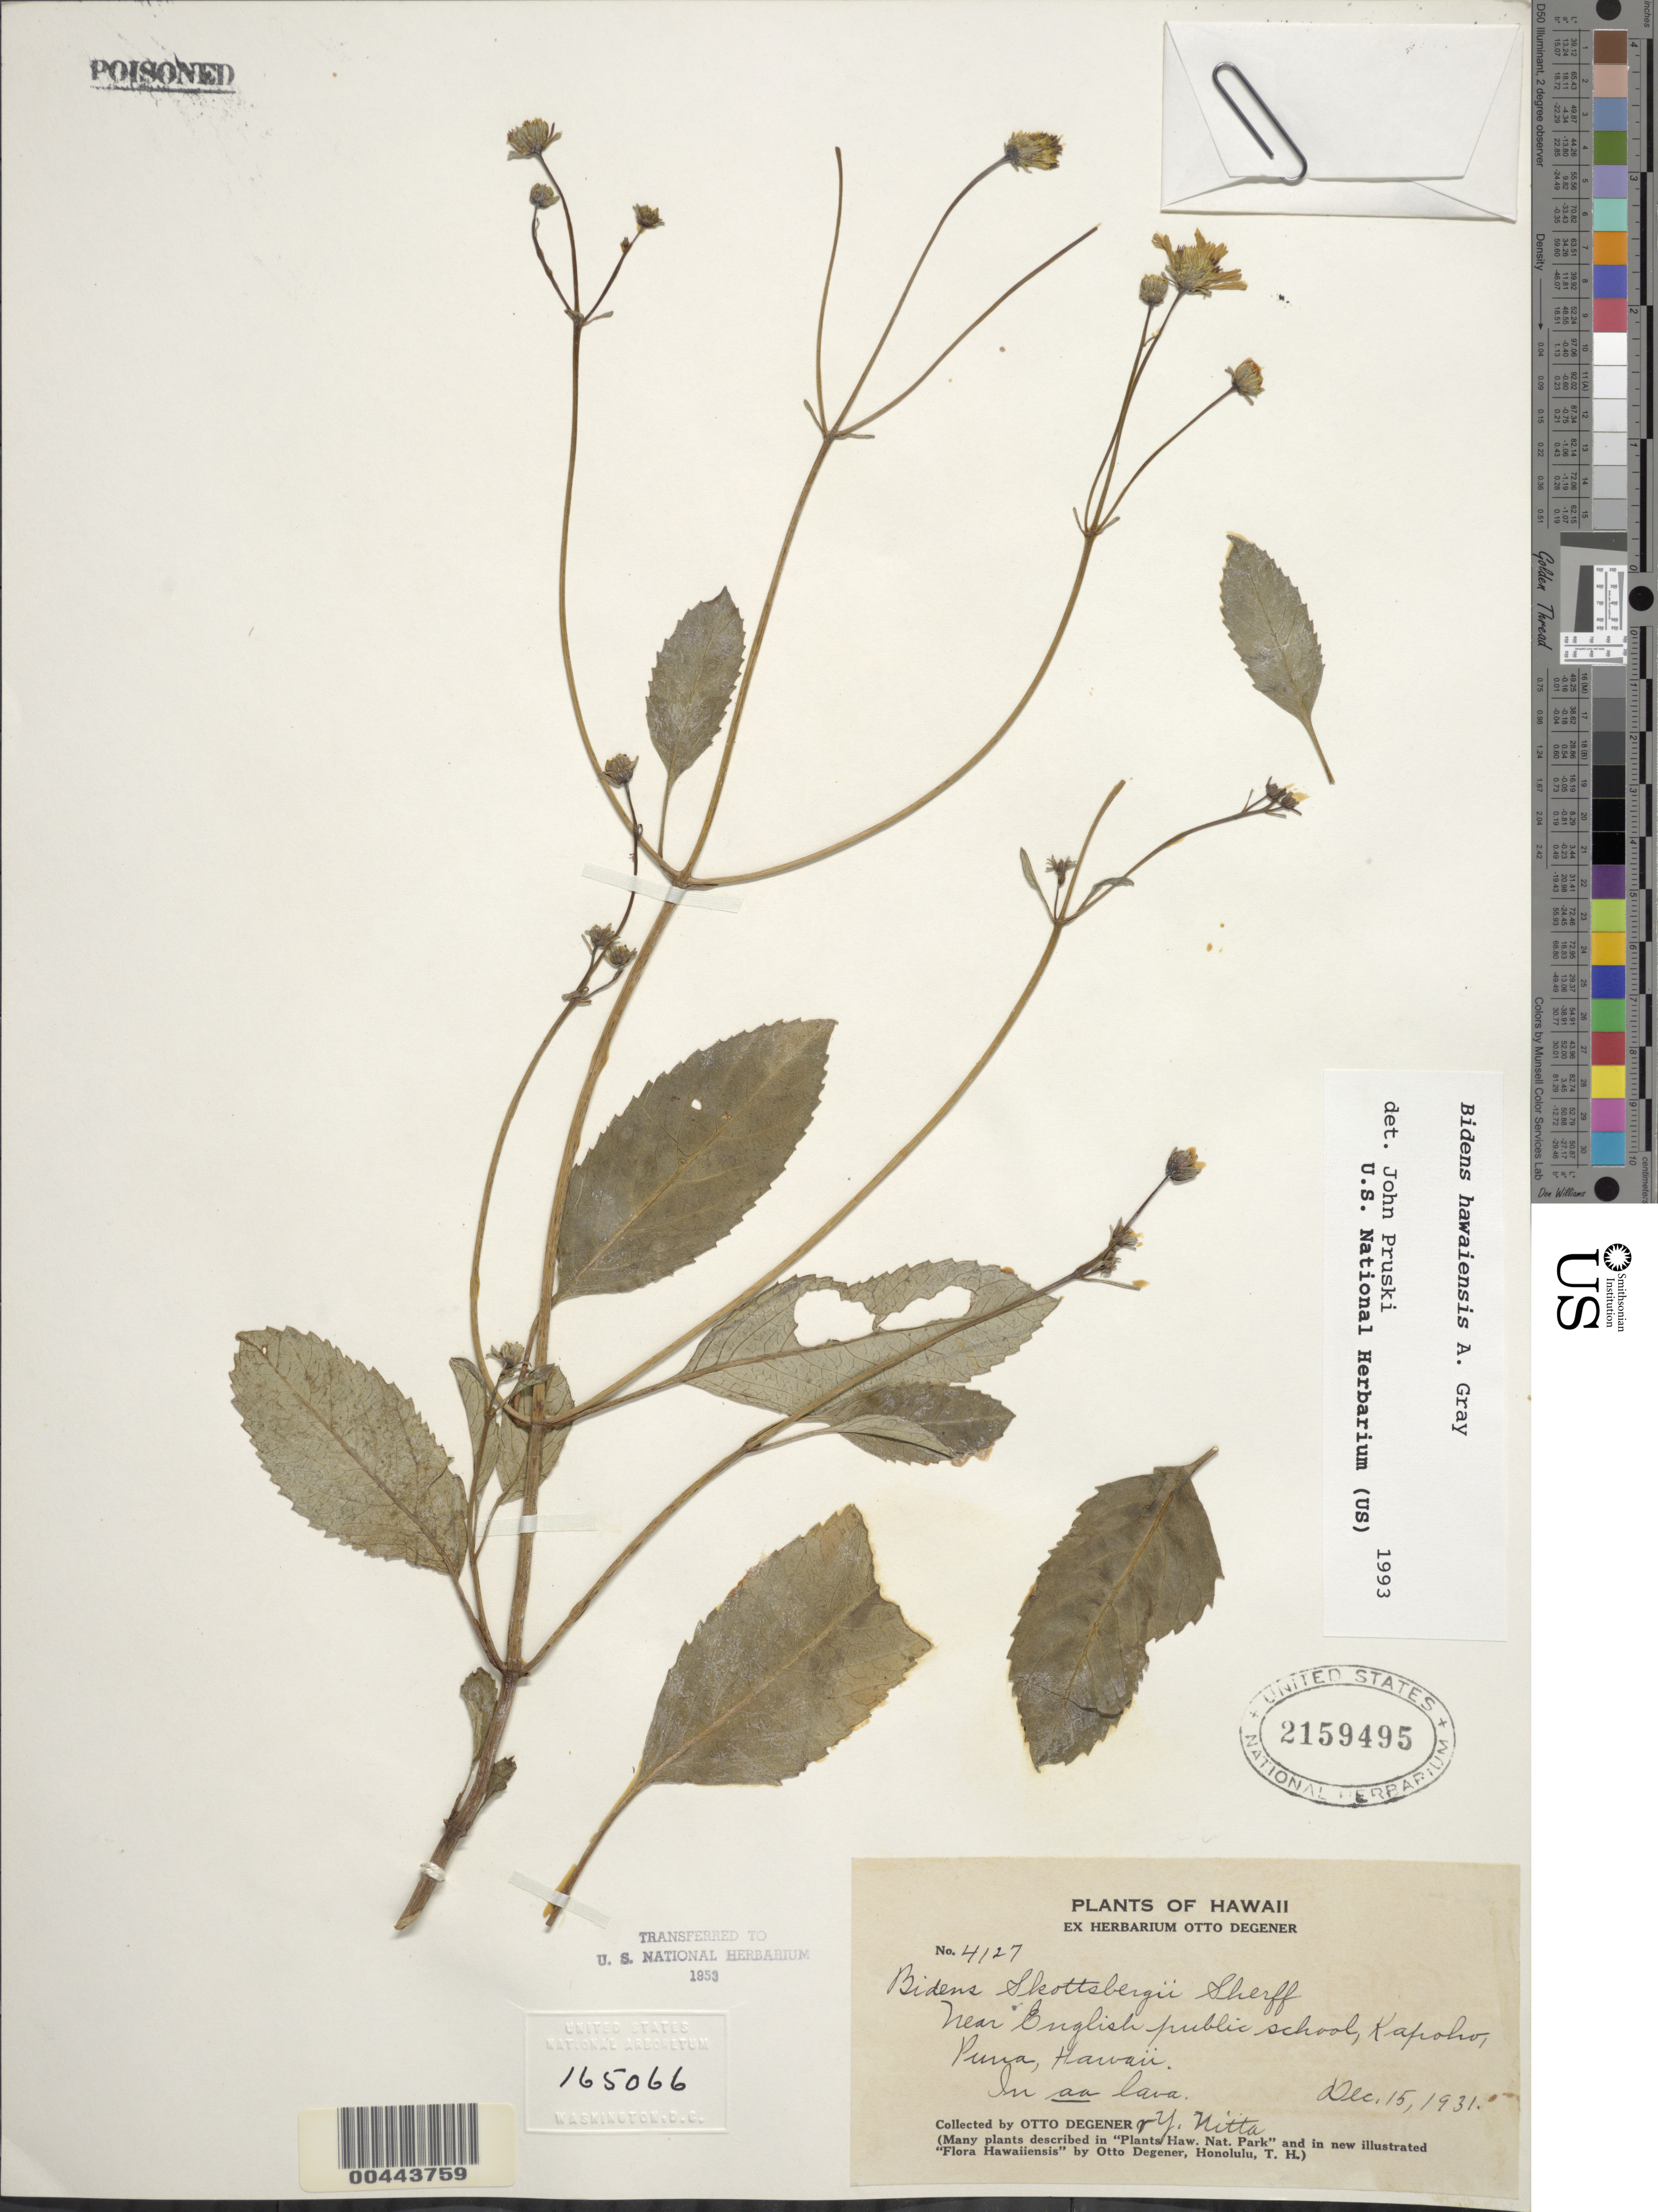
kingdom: Plantae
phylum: Tracheophyta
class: Magnoliopsida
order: Asterales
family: Asteraceae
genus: Bidens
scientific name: Bidens hawaiensis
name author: A. Gray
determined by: Pruski, J. F.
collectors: O. Degener & Y. Nitta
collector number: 4127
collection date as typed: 15 Dec 1931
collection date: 1931-12-15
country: United States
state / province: Hawaii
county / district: Hawaii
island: Hawaii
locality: Near English public school, Kapoho, Puna, in aa lava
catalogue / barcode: US 2159495